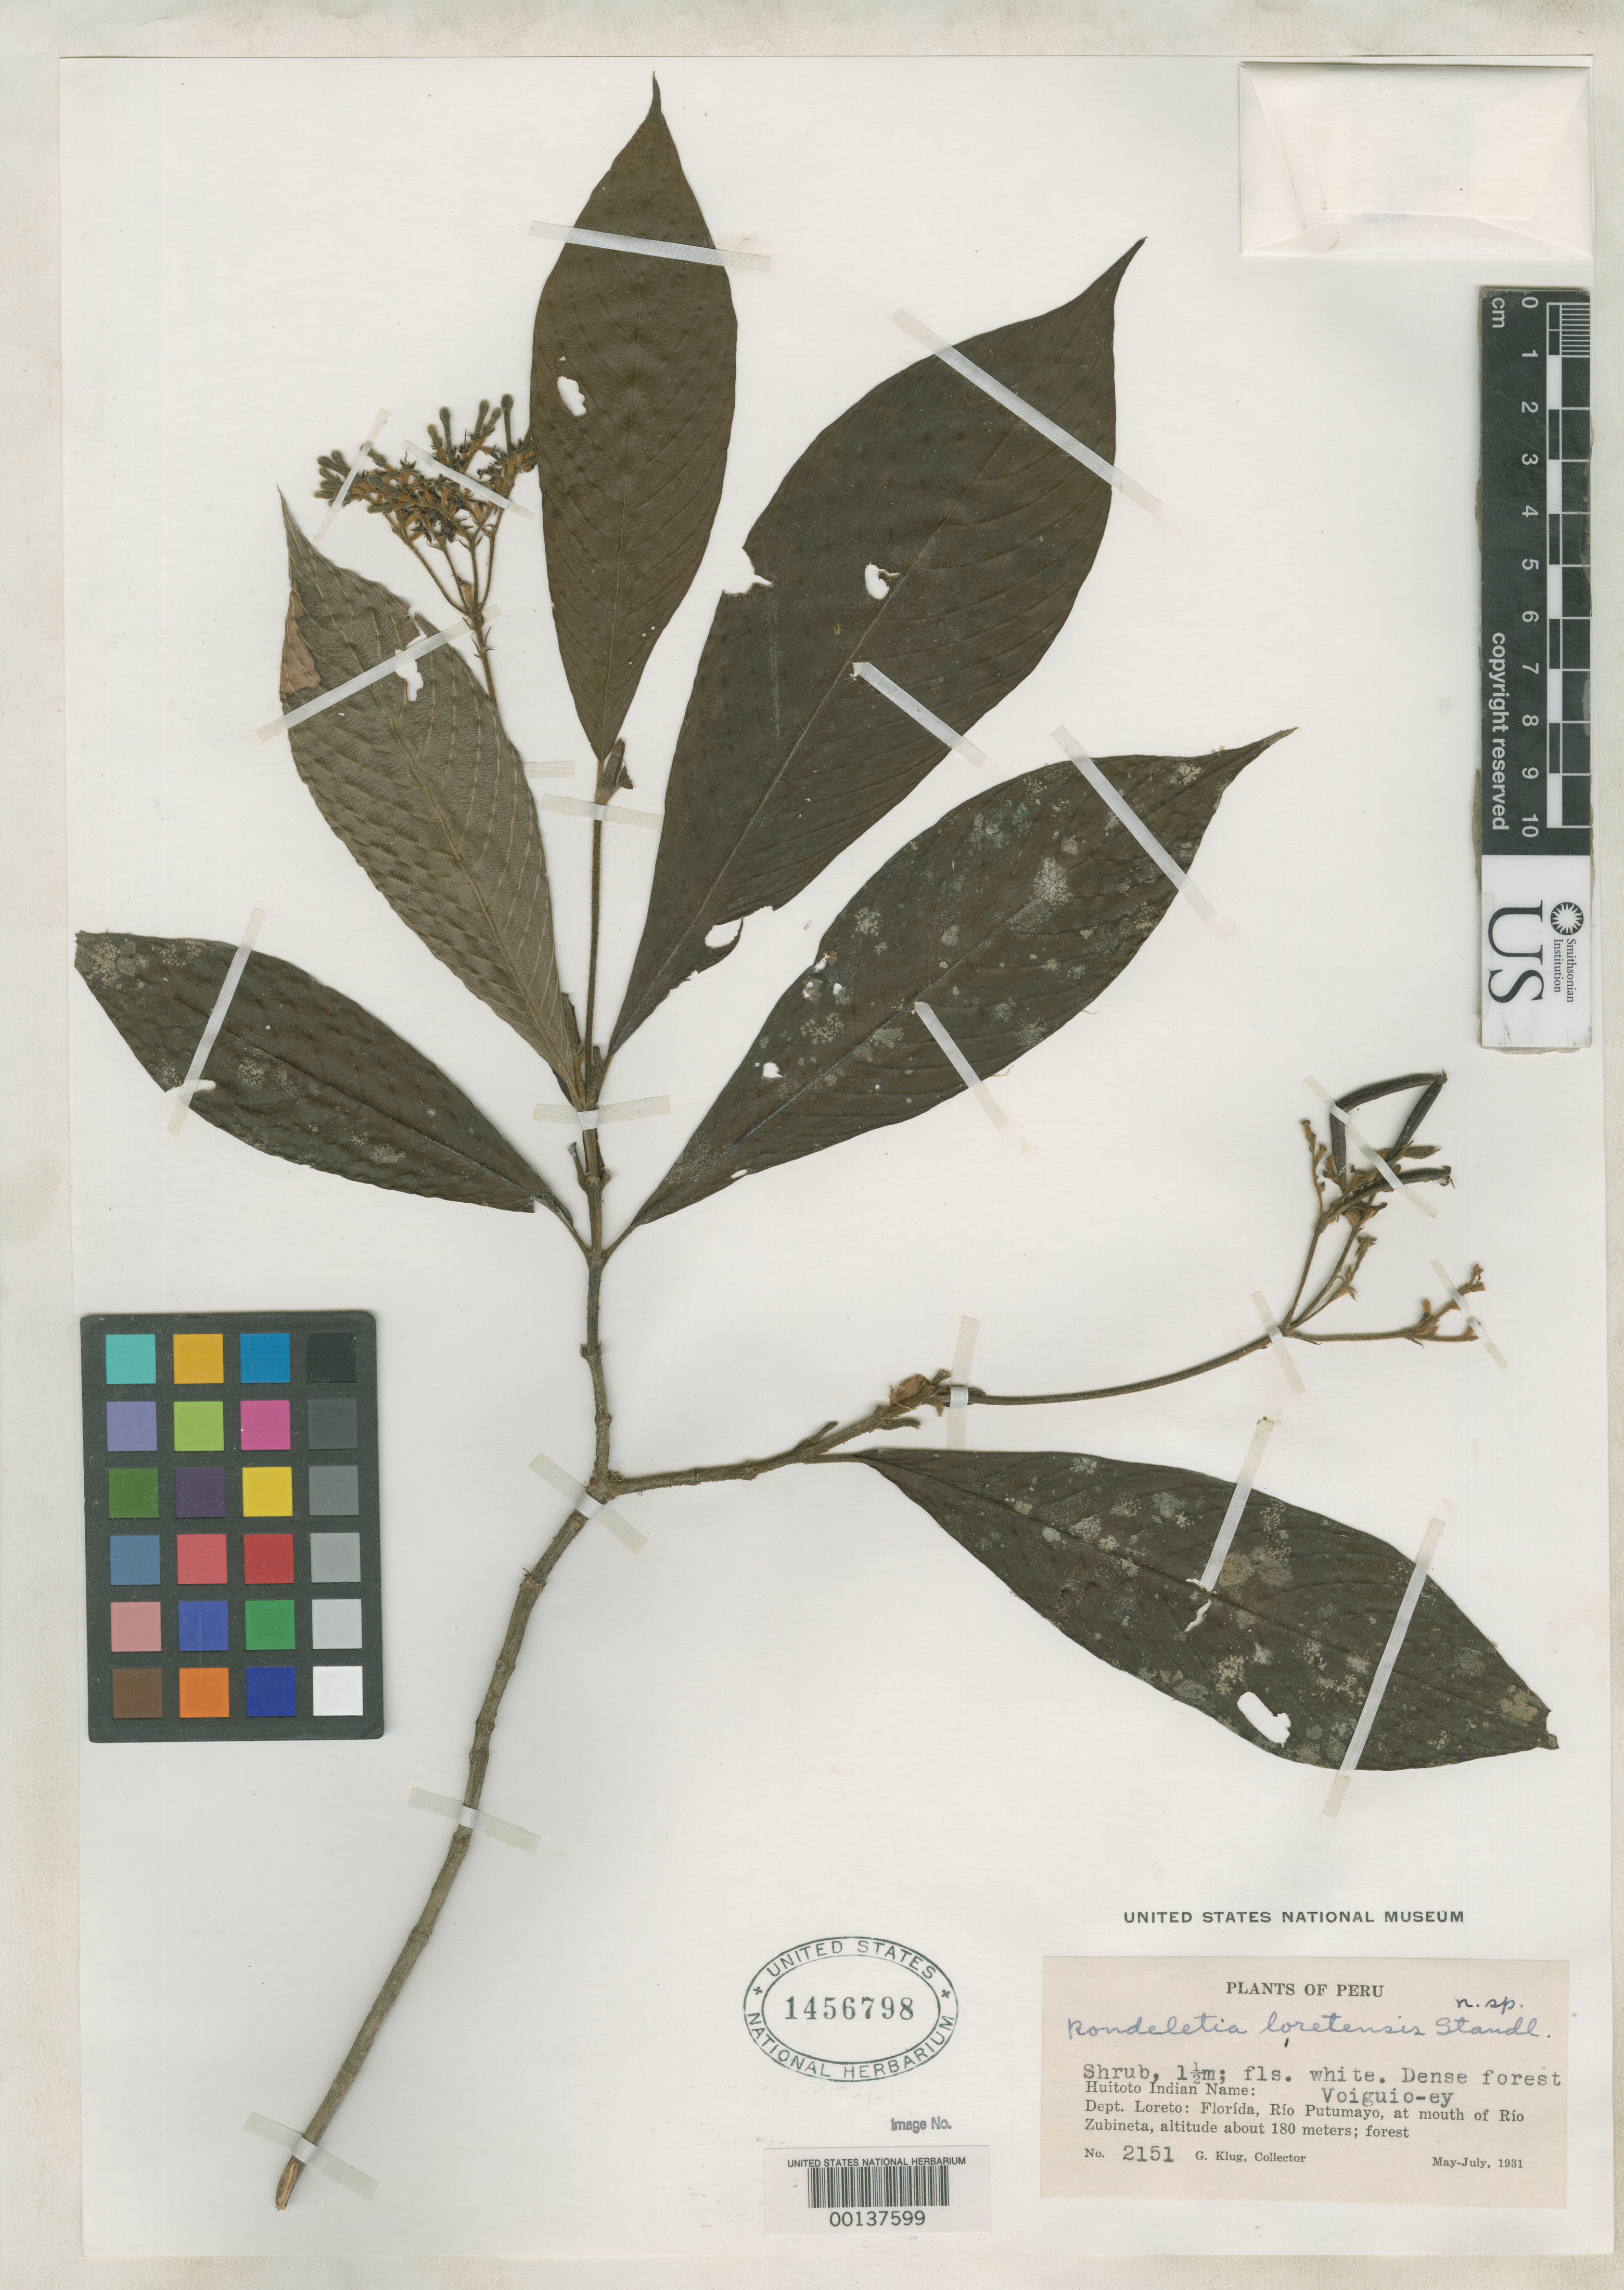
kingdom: Plantae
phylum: Tracheophyta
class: Magnoliopsida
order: Gentianales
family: Rubiaceae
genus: Rondeletia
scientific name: Rondeletia loretensis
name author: Standl.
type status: Isotype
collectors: G. Klug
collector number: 2151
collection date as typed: May 1931 to -- Jul 1931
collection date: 1931-05/1931-07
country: Peru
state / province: Loreto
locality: Florida, Rio Putumayo, mouth of Rio Zubineta.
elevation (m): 180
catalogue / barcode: US 1456798